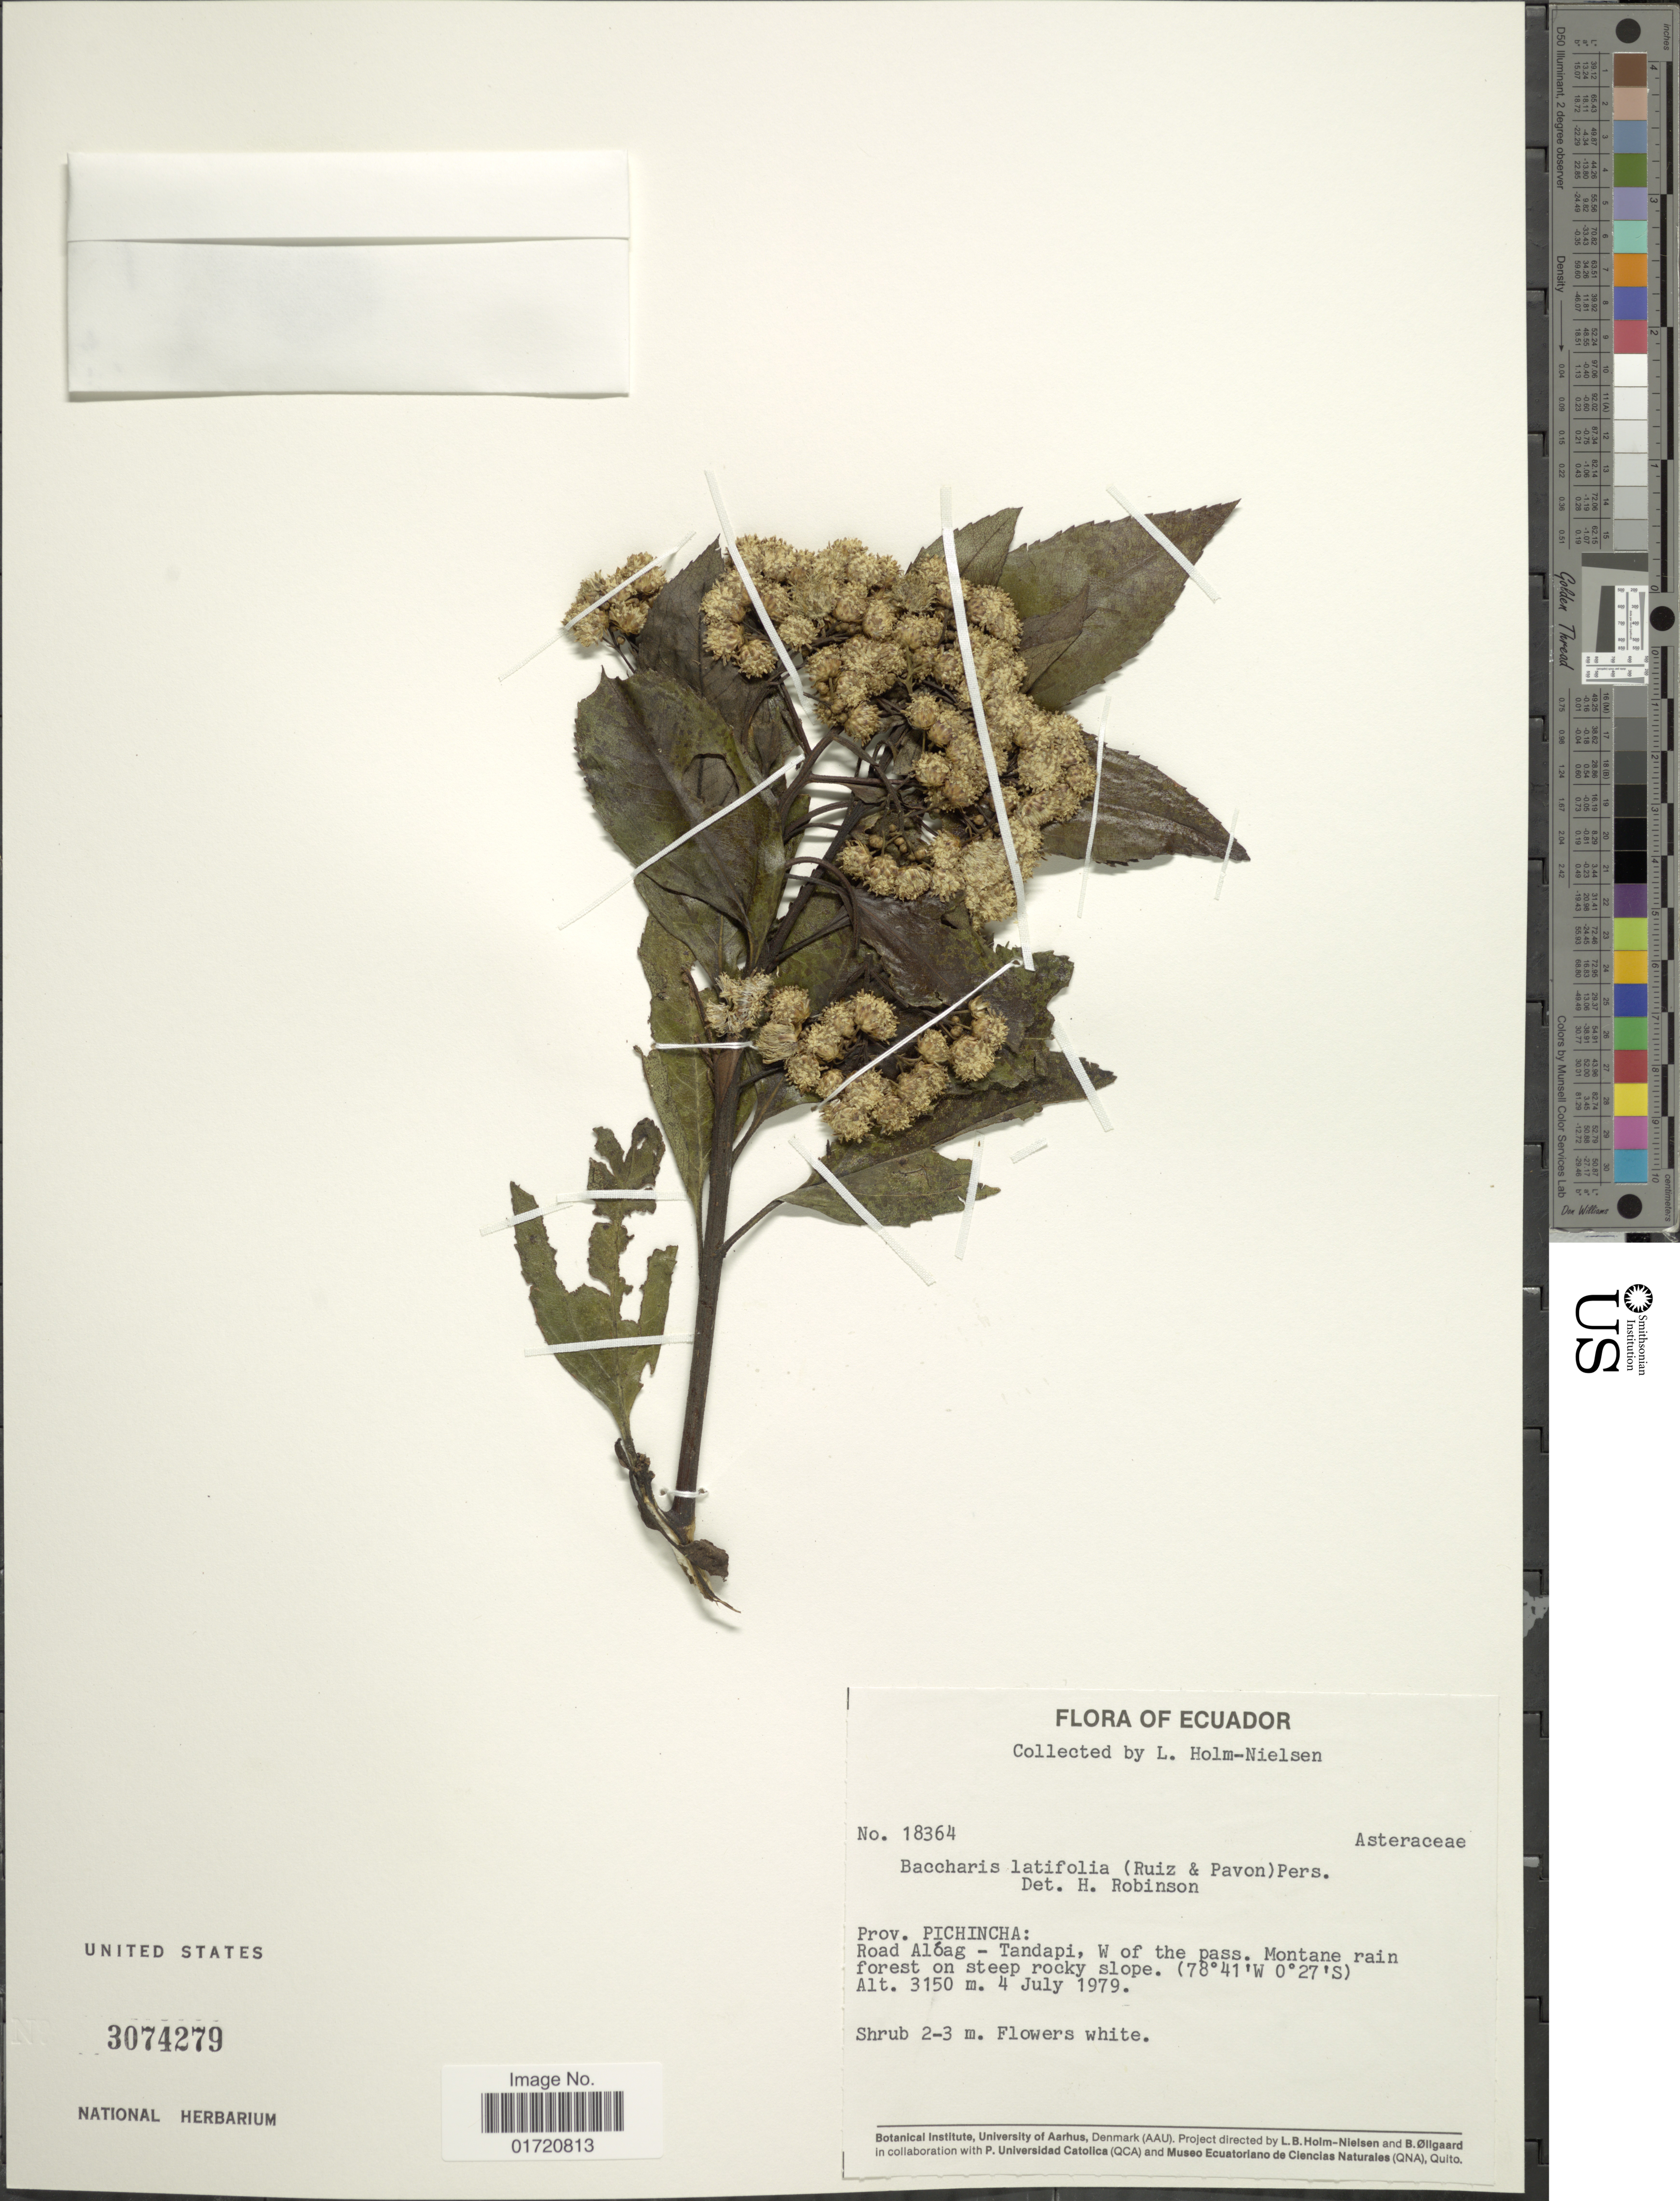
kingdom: Plantae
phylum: Tracheophyta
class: Magnoliopsida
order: Asterales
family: Asteraceae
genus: Baccharis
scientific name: Baccharis latifolia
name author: (Ruiz & Pav.) Pers.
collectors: L. B. Holm-Nielsen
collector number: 18364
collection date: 1979-07-04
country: Ecuador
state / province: Pichincha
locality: Road Aloag-Tandapi, W of the pass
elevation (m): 3150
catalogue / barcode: US 3074279